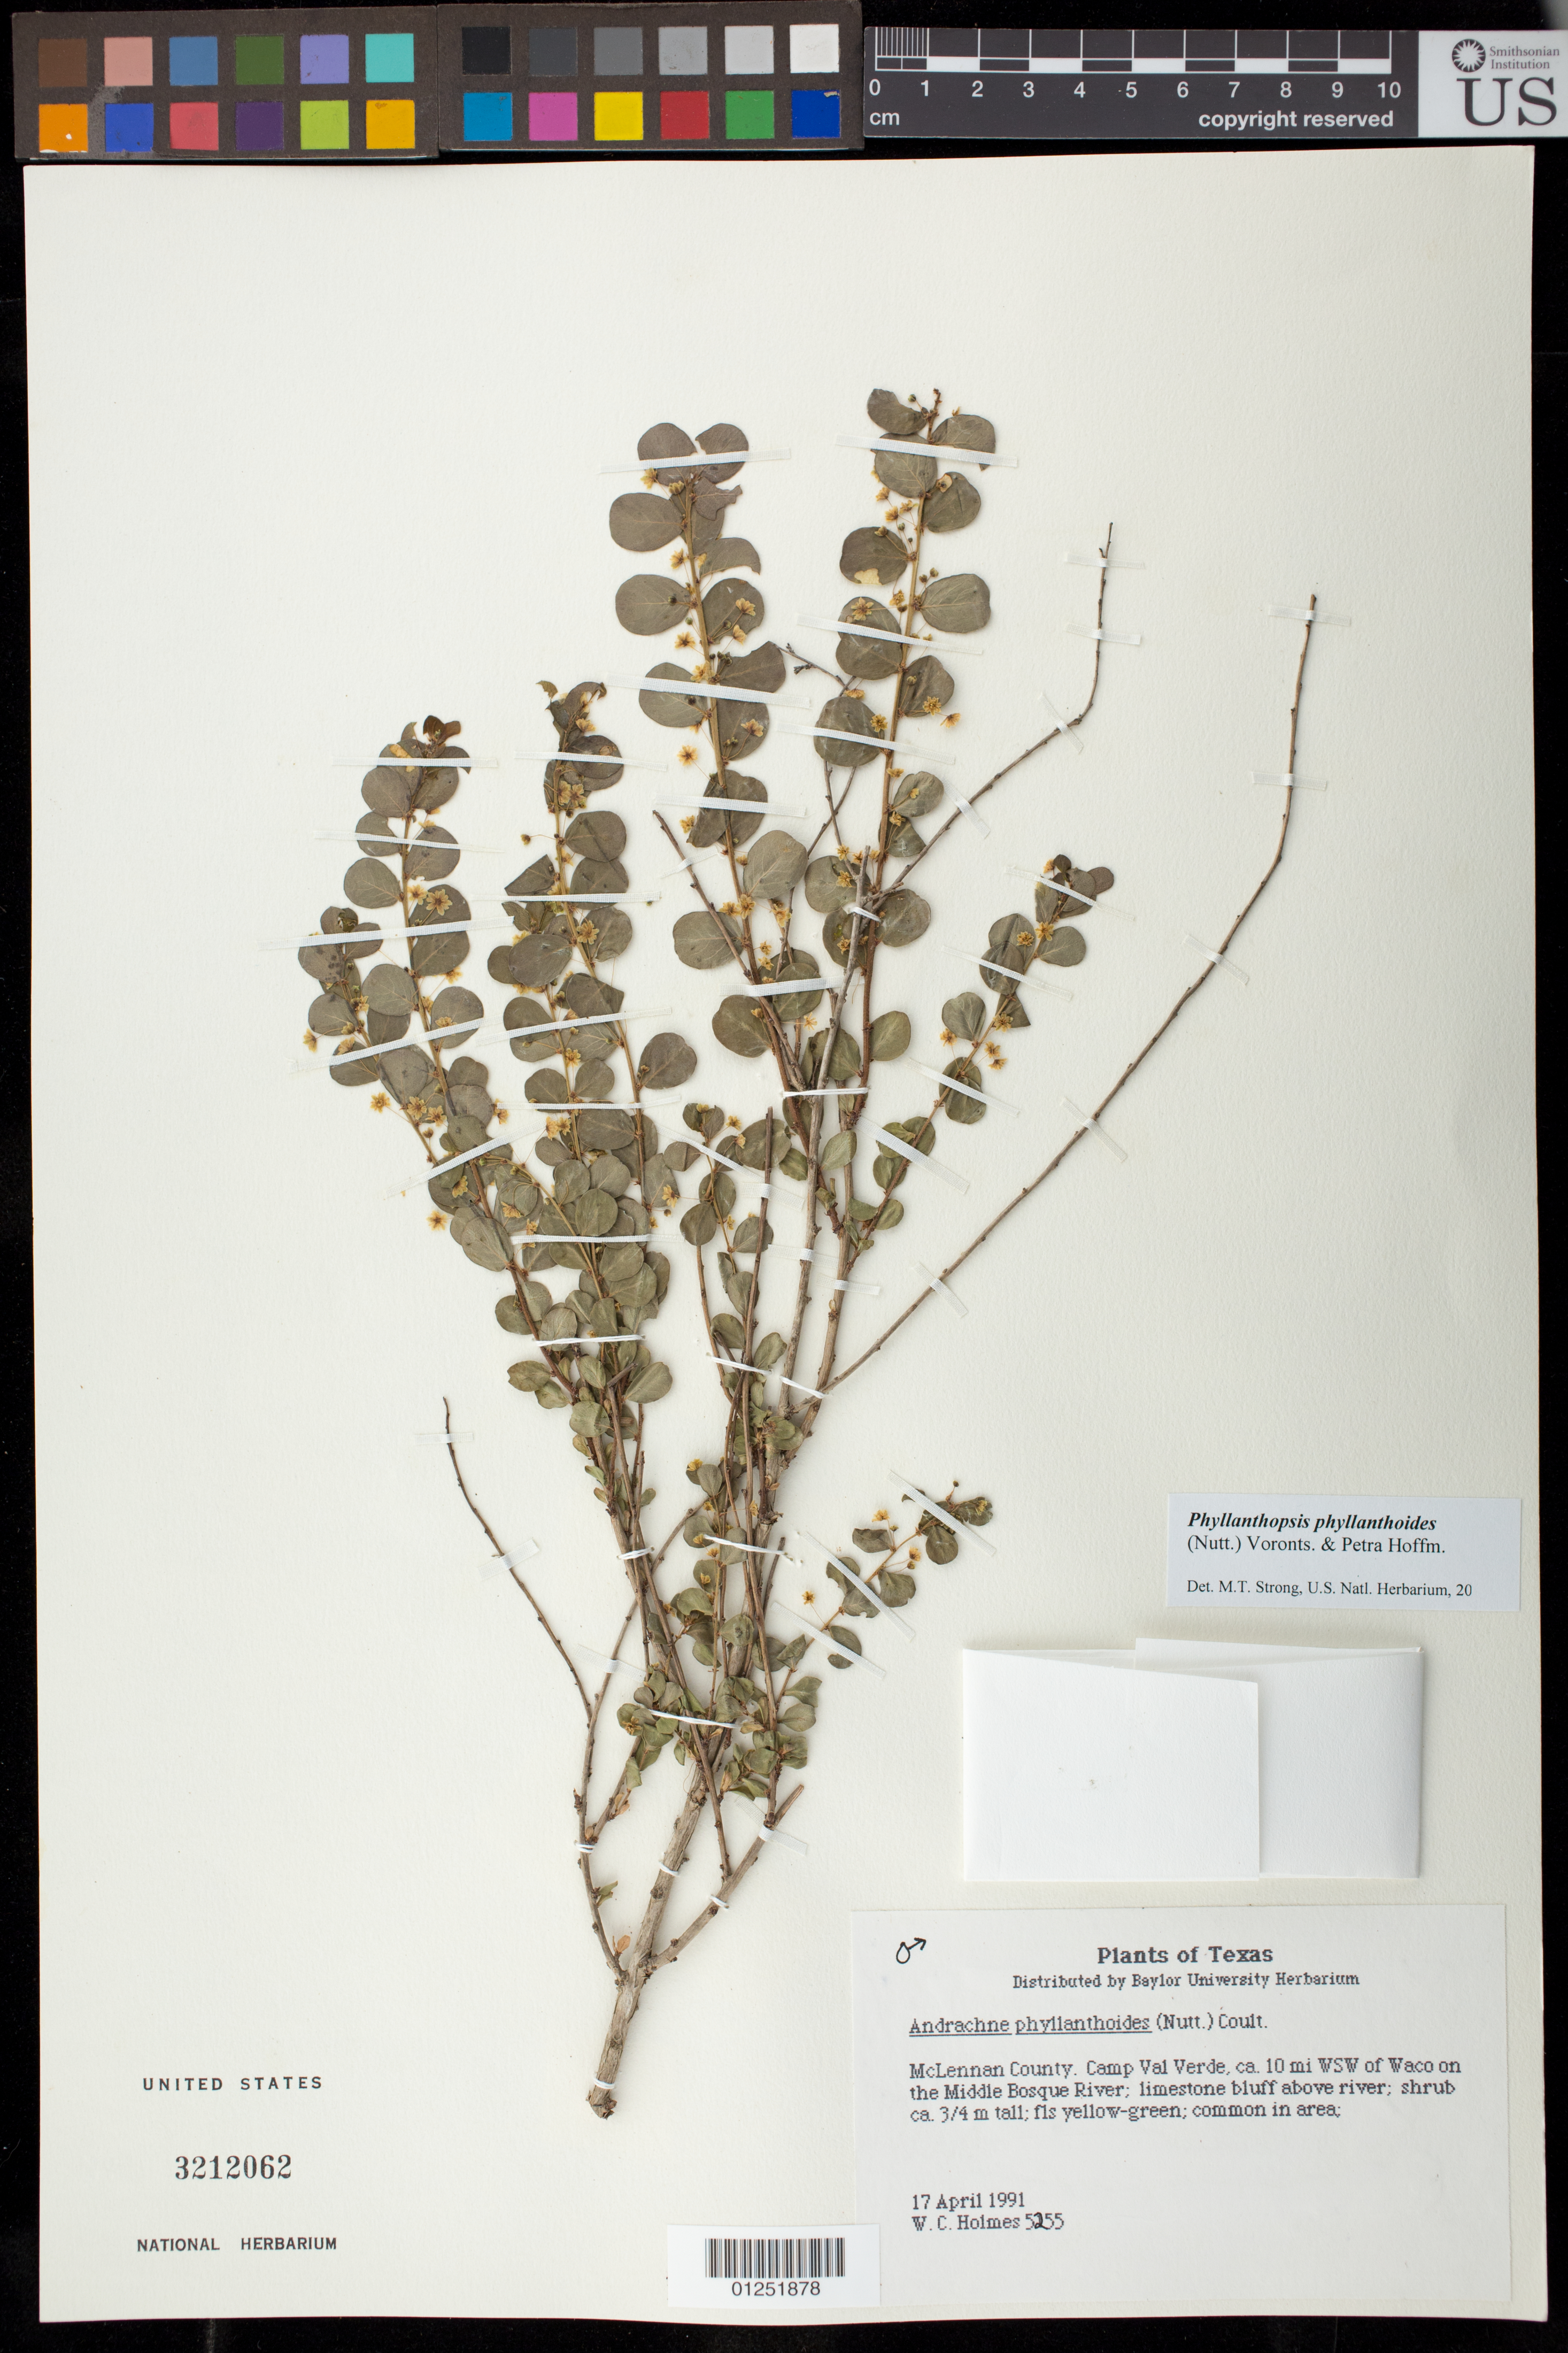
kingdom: Plantae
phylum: Tracheophyta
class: Magnoliopsida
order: Malpighiales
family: Phyllanthaceae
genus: Phyllanthopsis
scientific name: Phyllanthopsis phyllanthoides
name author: (Nutt.) Voronts. & Petra Hoffm.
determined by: Strong, M. T., (US), Smithsonian Institution - National Museum of Natural History (UNITED STATES)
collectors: W. Holmes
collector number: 5255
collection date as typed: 17 Apr 1991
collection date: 1991-04-17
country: United States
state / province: Texas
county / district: Mclennan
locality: Camp Val Verde, ca 10 mi WSW of Waco on the Middle Bosque River.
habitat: Limestone bluff above river. Shrub.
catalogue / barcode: US 3212062